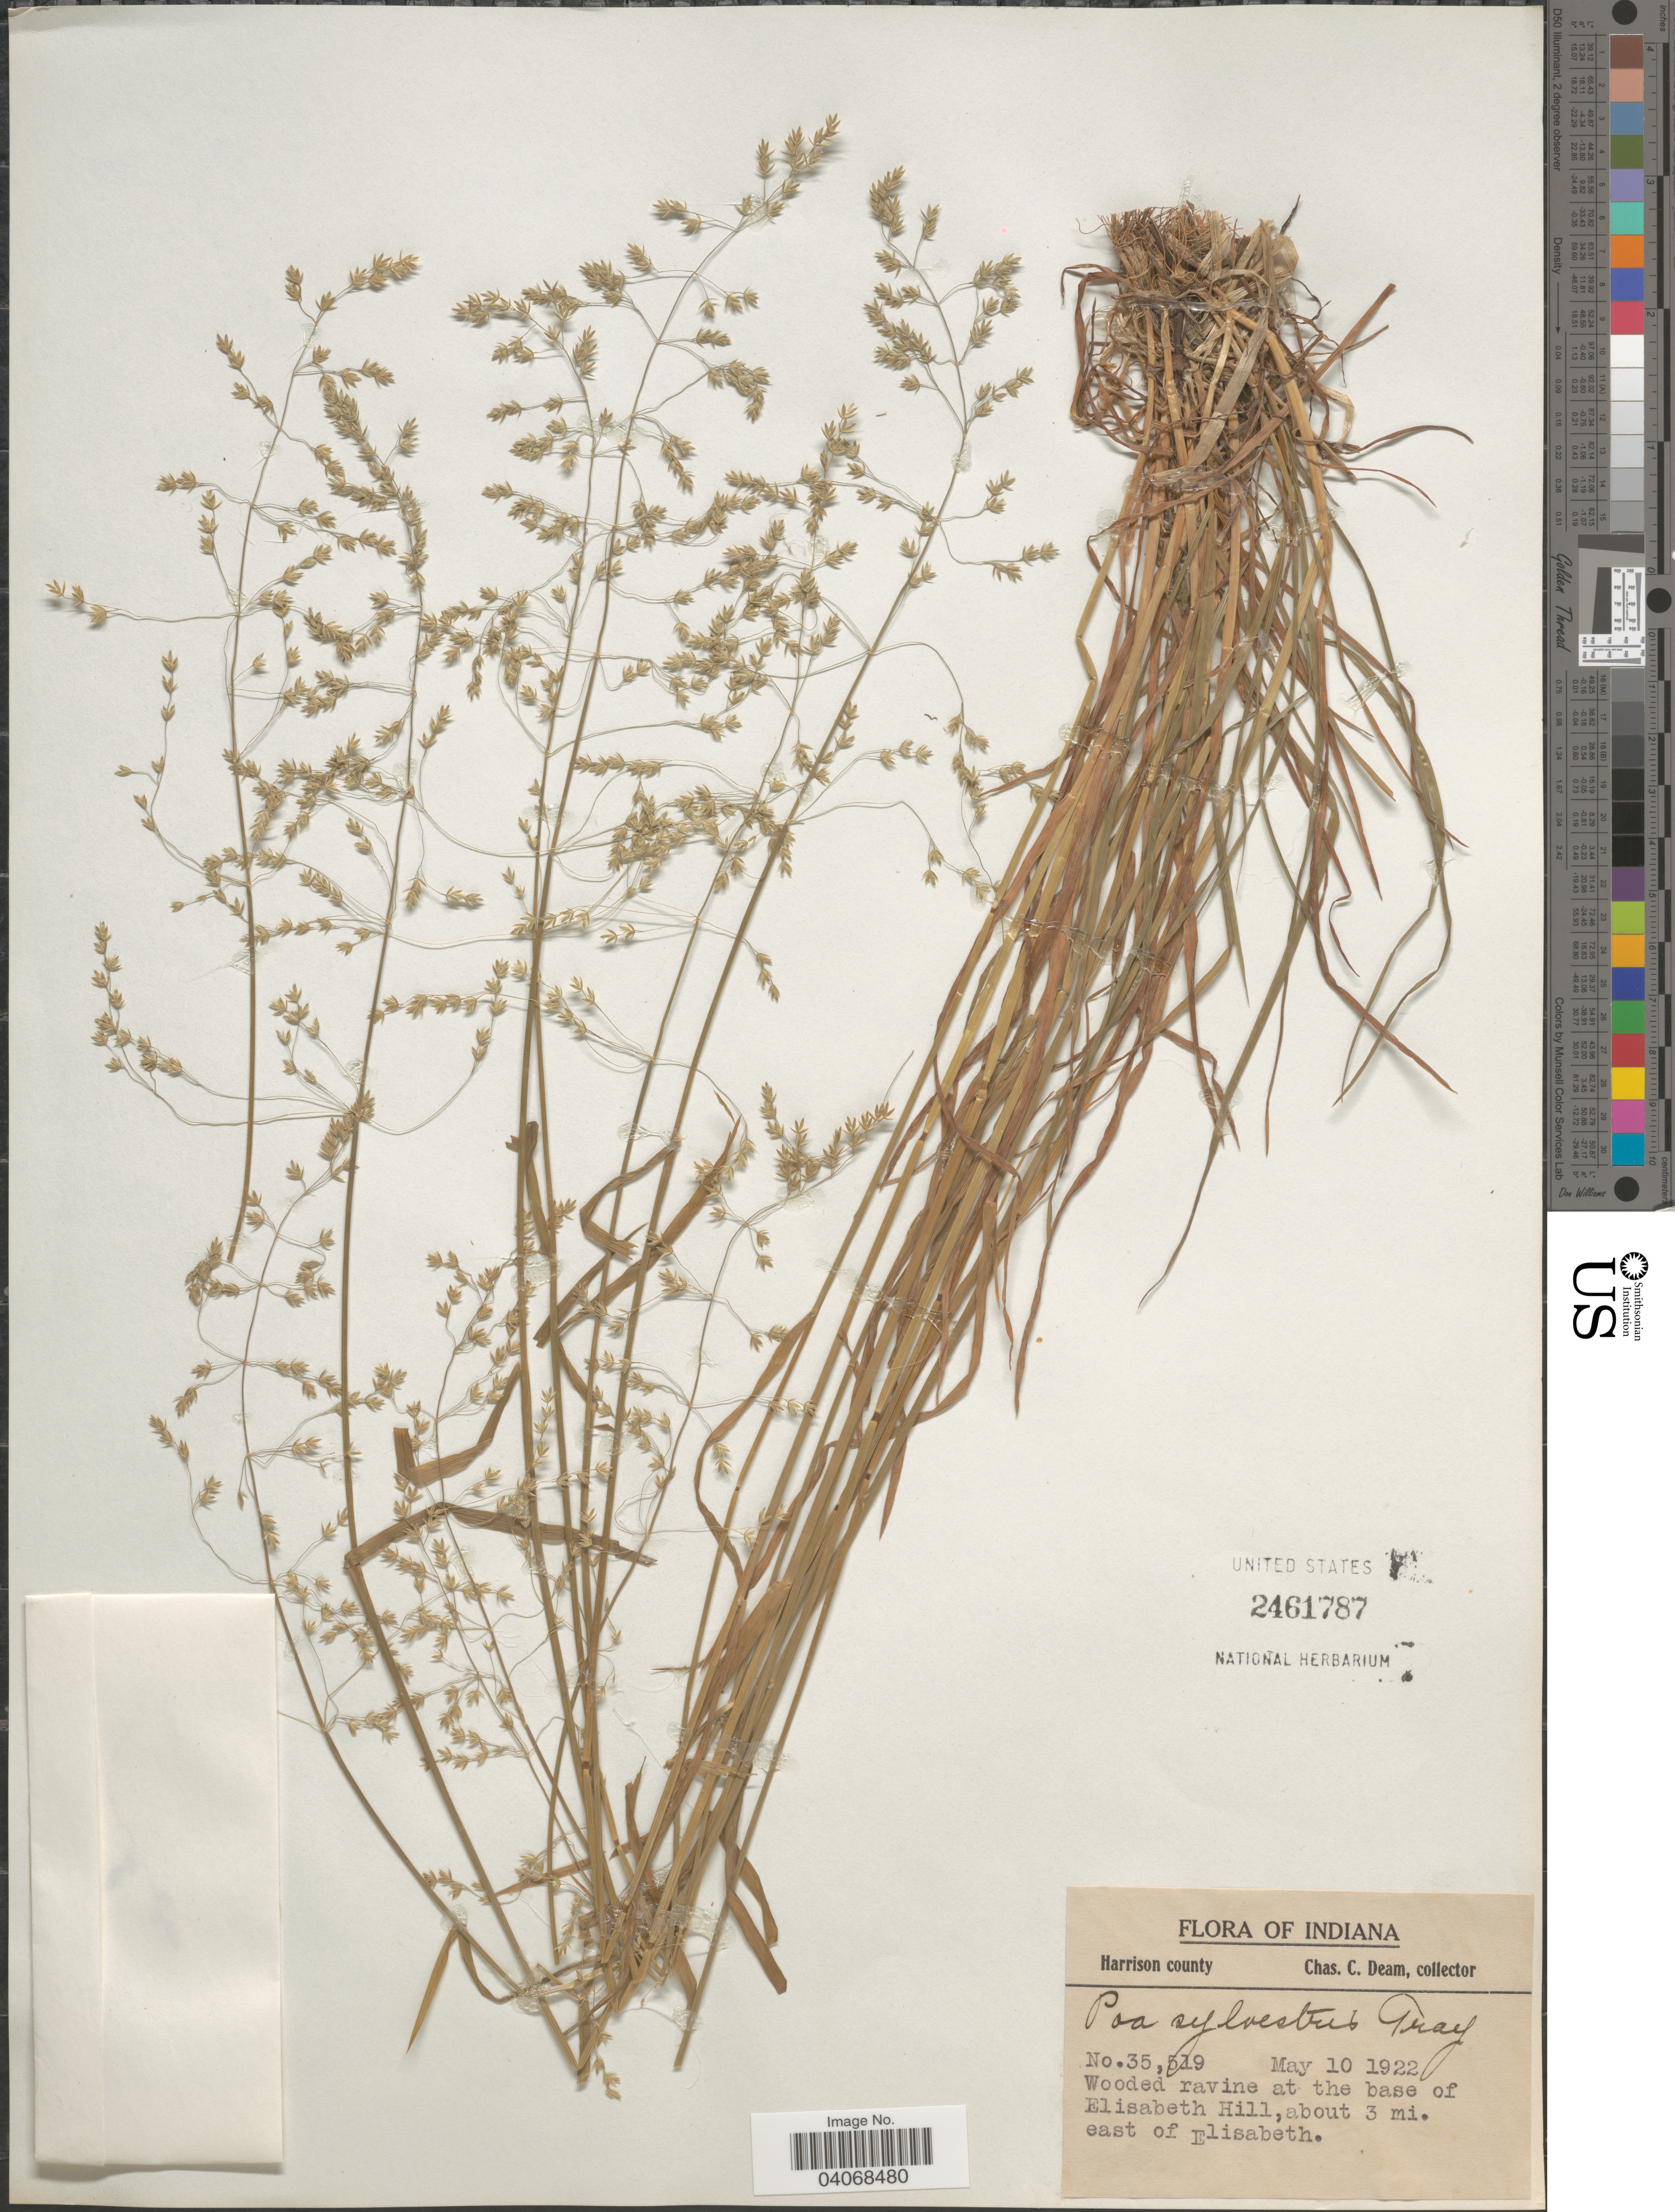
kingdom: Plantae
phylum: Tracheophyta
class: Liliopsida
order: Poales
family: Poaceae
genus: Poa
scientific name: Poa sylvestris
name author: A. Gray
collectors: C. C. Deam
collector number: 35519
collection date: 1922-05-10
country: United States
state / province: Indiana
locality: Wooded ravine at the base of Elisabeth Hill, about 3 mi. east of Elisabeth. Harrison county.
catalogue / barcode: US 2461787